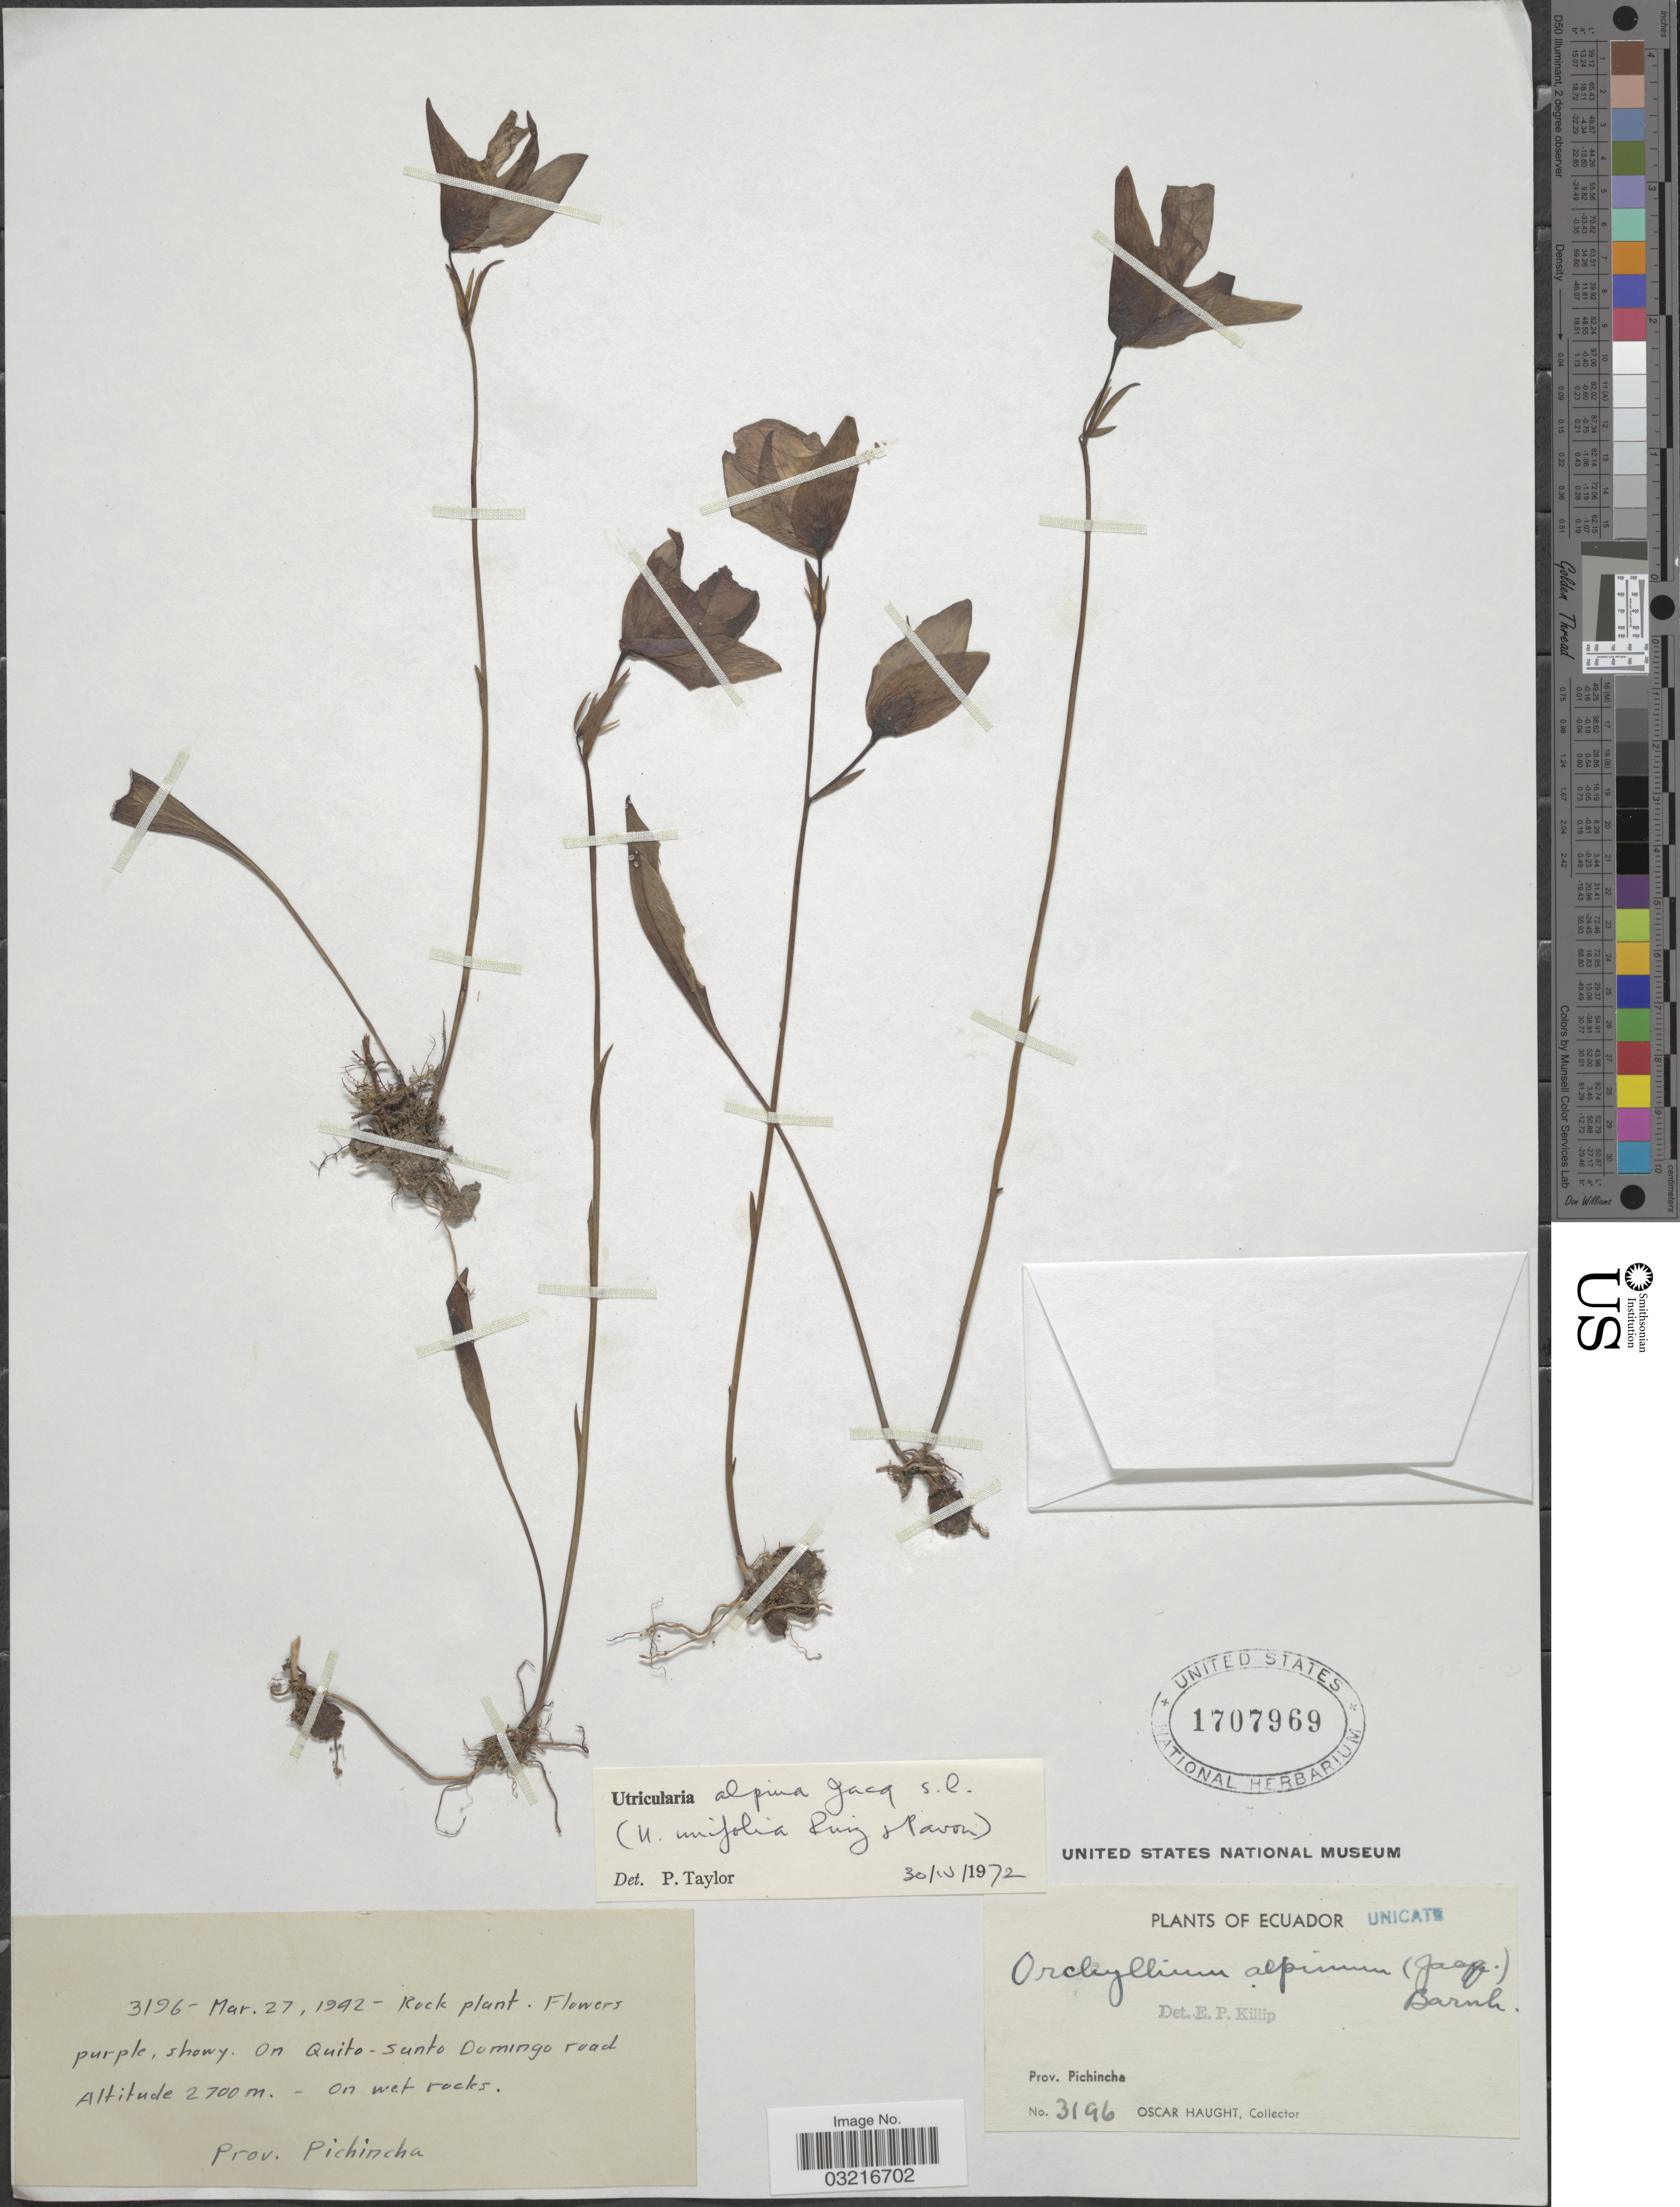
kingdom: Plantae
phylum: Tracheophyta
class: Magnoliopsida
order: Lamiales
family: Lentibulariaceae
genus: Utricularia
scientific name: Utricularia unifolia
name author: Ruiz & Pav.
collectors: O. L. Haught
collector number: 3196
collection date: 1942-03-27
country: Ecuador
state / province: Pichincha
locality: On Quito - Santo Domingo road.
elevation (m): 2700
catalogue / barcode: US 1707969